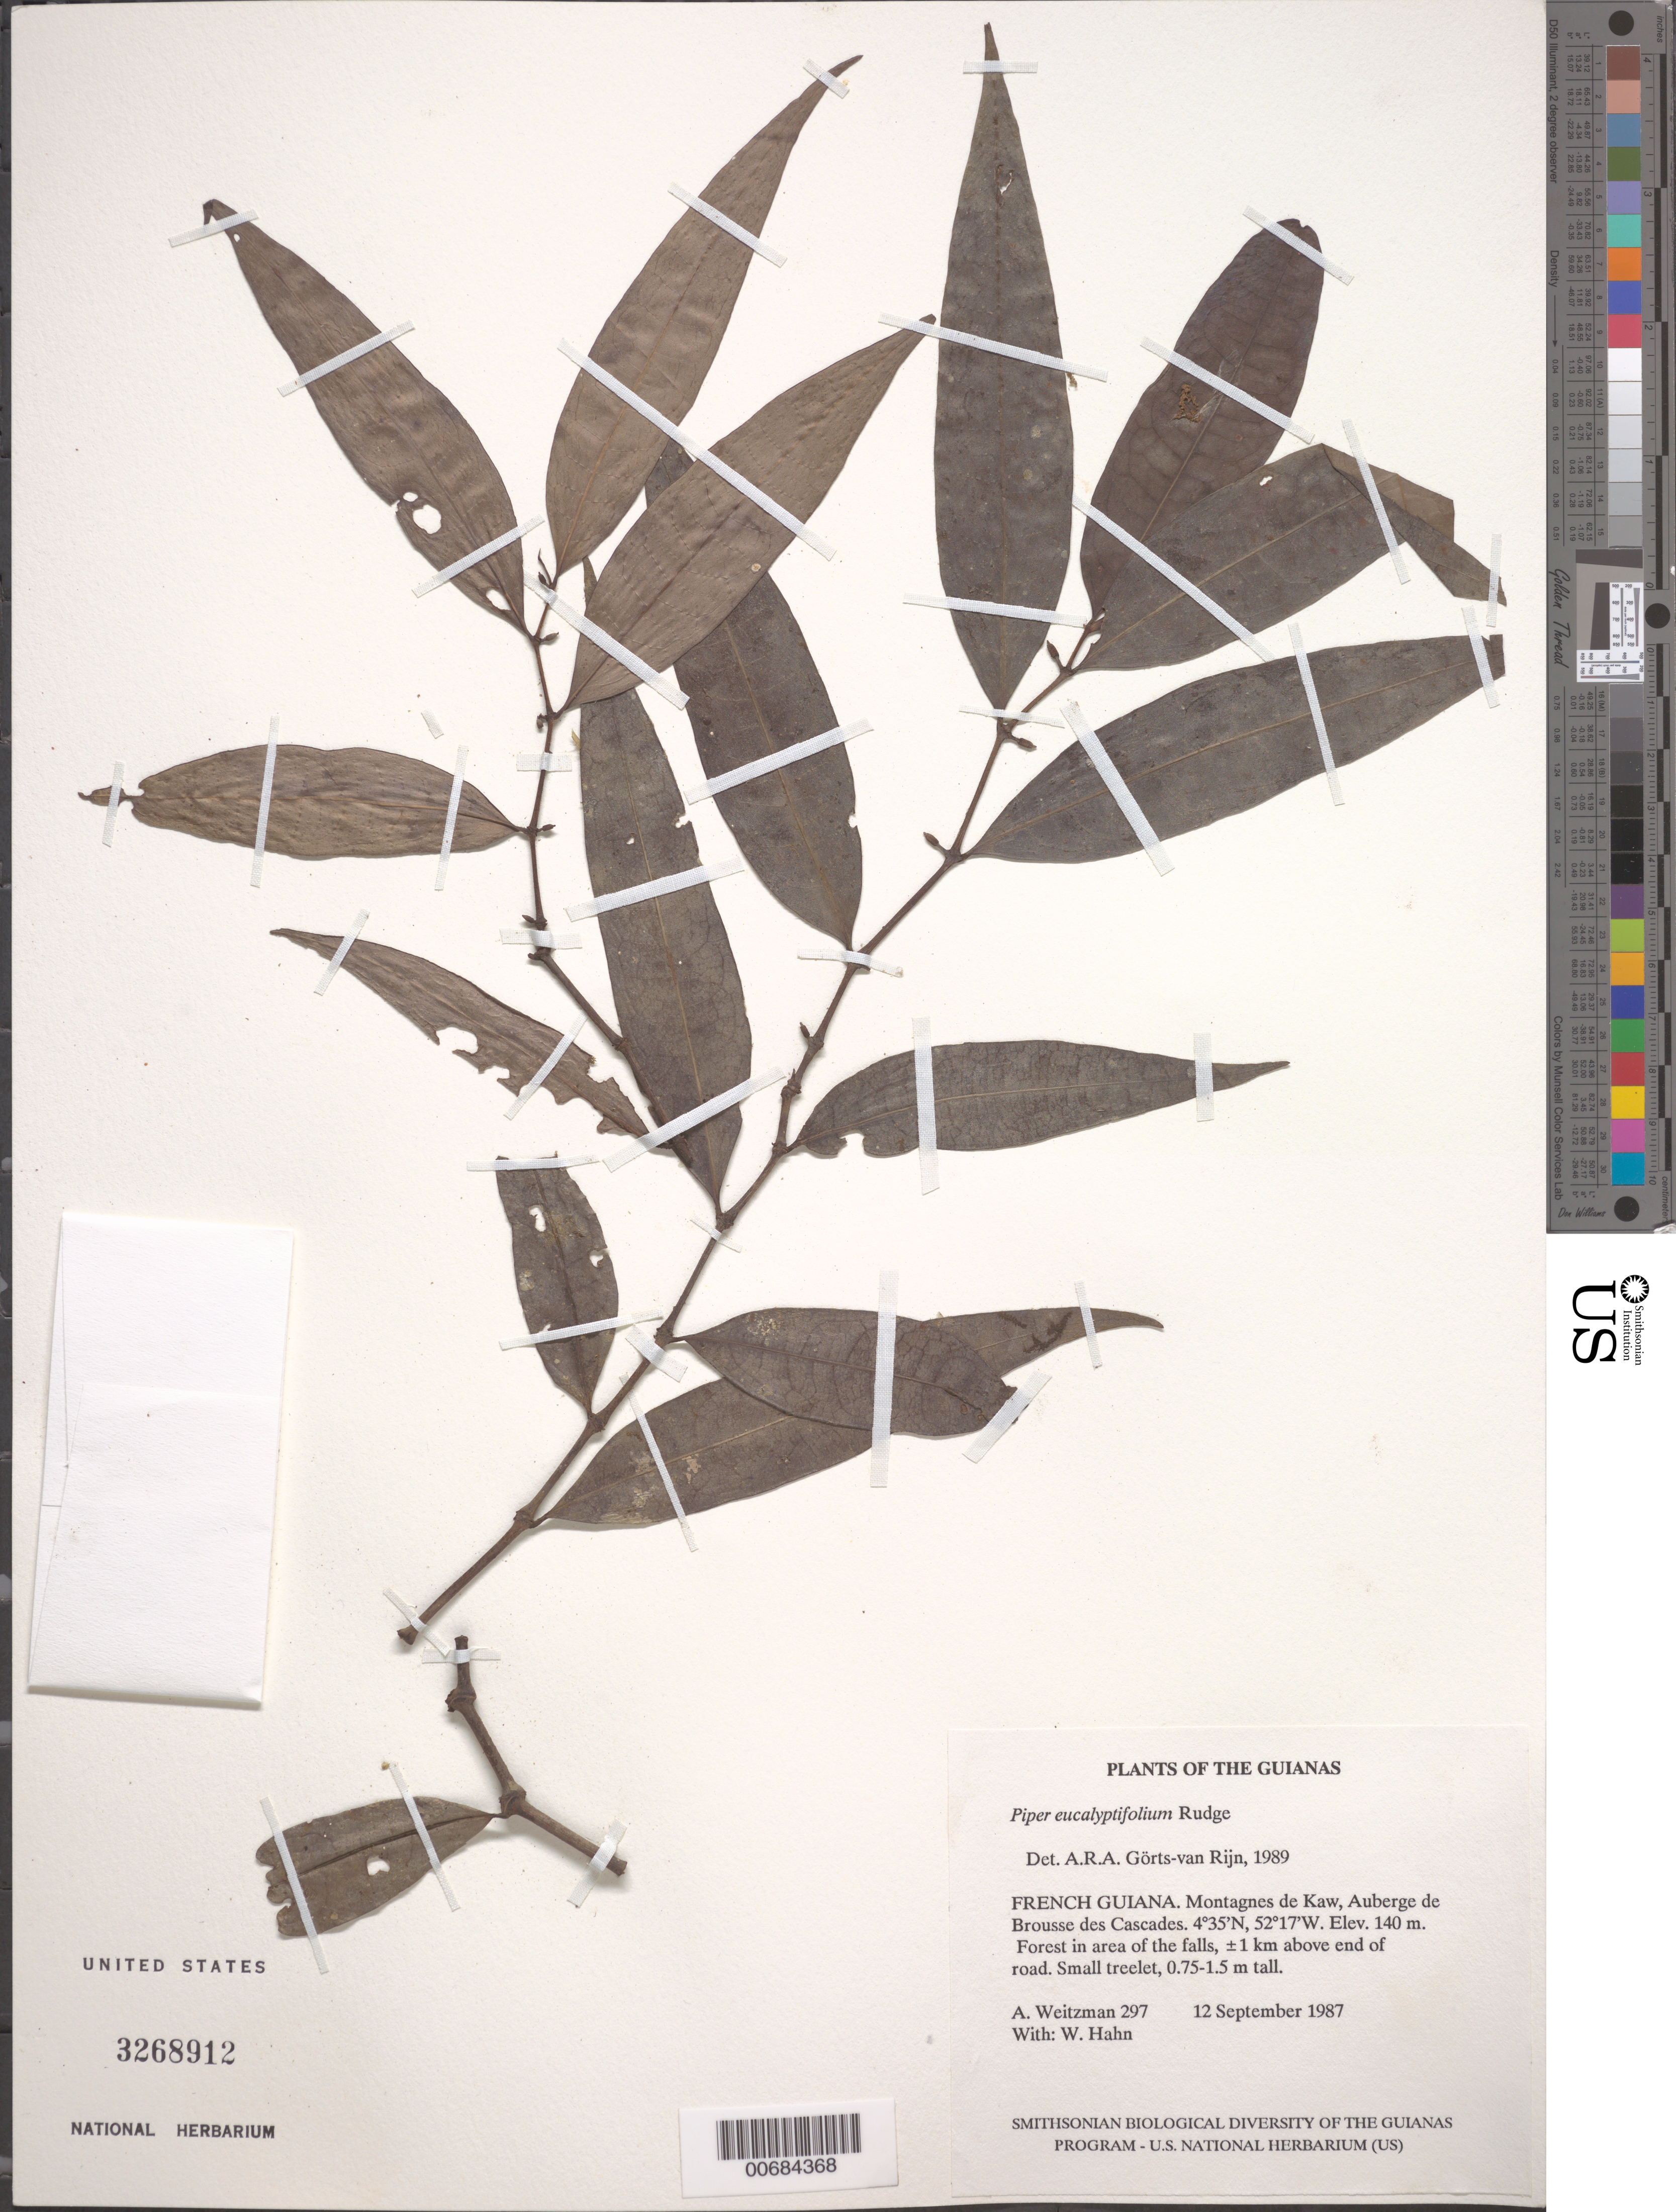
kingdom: Plantae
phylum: Tracheophyta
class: Magnoliopsida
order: Piperales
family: Piperaceae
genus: Piper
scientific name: Piper eucalyptifolium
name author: Rudge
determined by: Görts-van Rijn, A. R. A.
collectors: A. L. Weitzman & W. Hahn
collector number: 297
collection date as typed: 12 September 1987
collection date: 1987-09-12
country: French Guiana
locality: Montagnes de Kaw, Auberge de Brousse des Cascades. ±1 km above the end of road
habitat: Forest in area of the falls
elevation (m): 140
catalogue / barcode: US 3268912